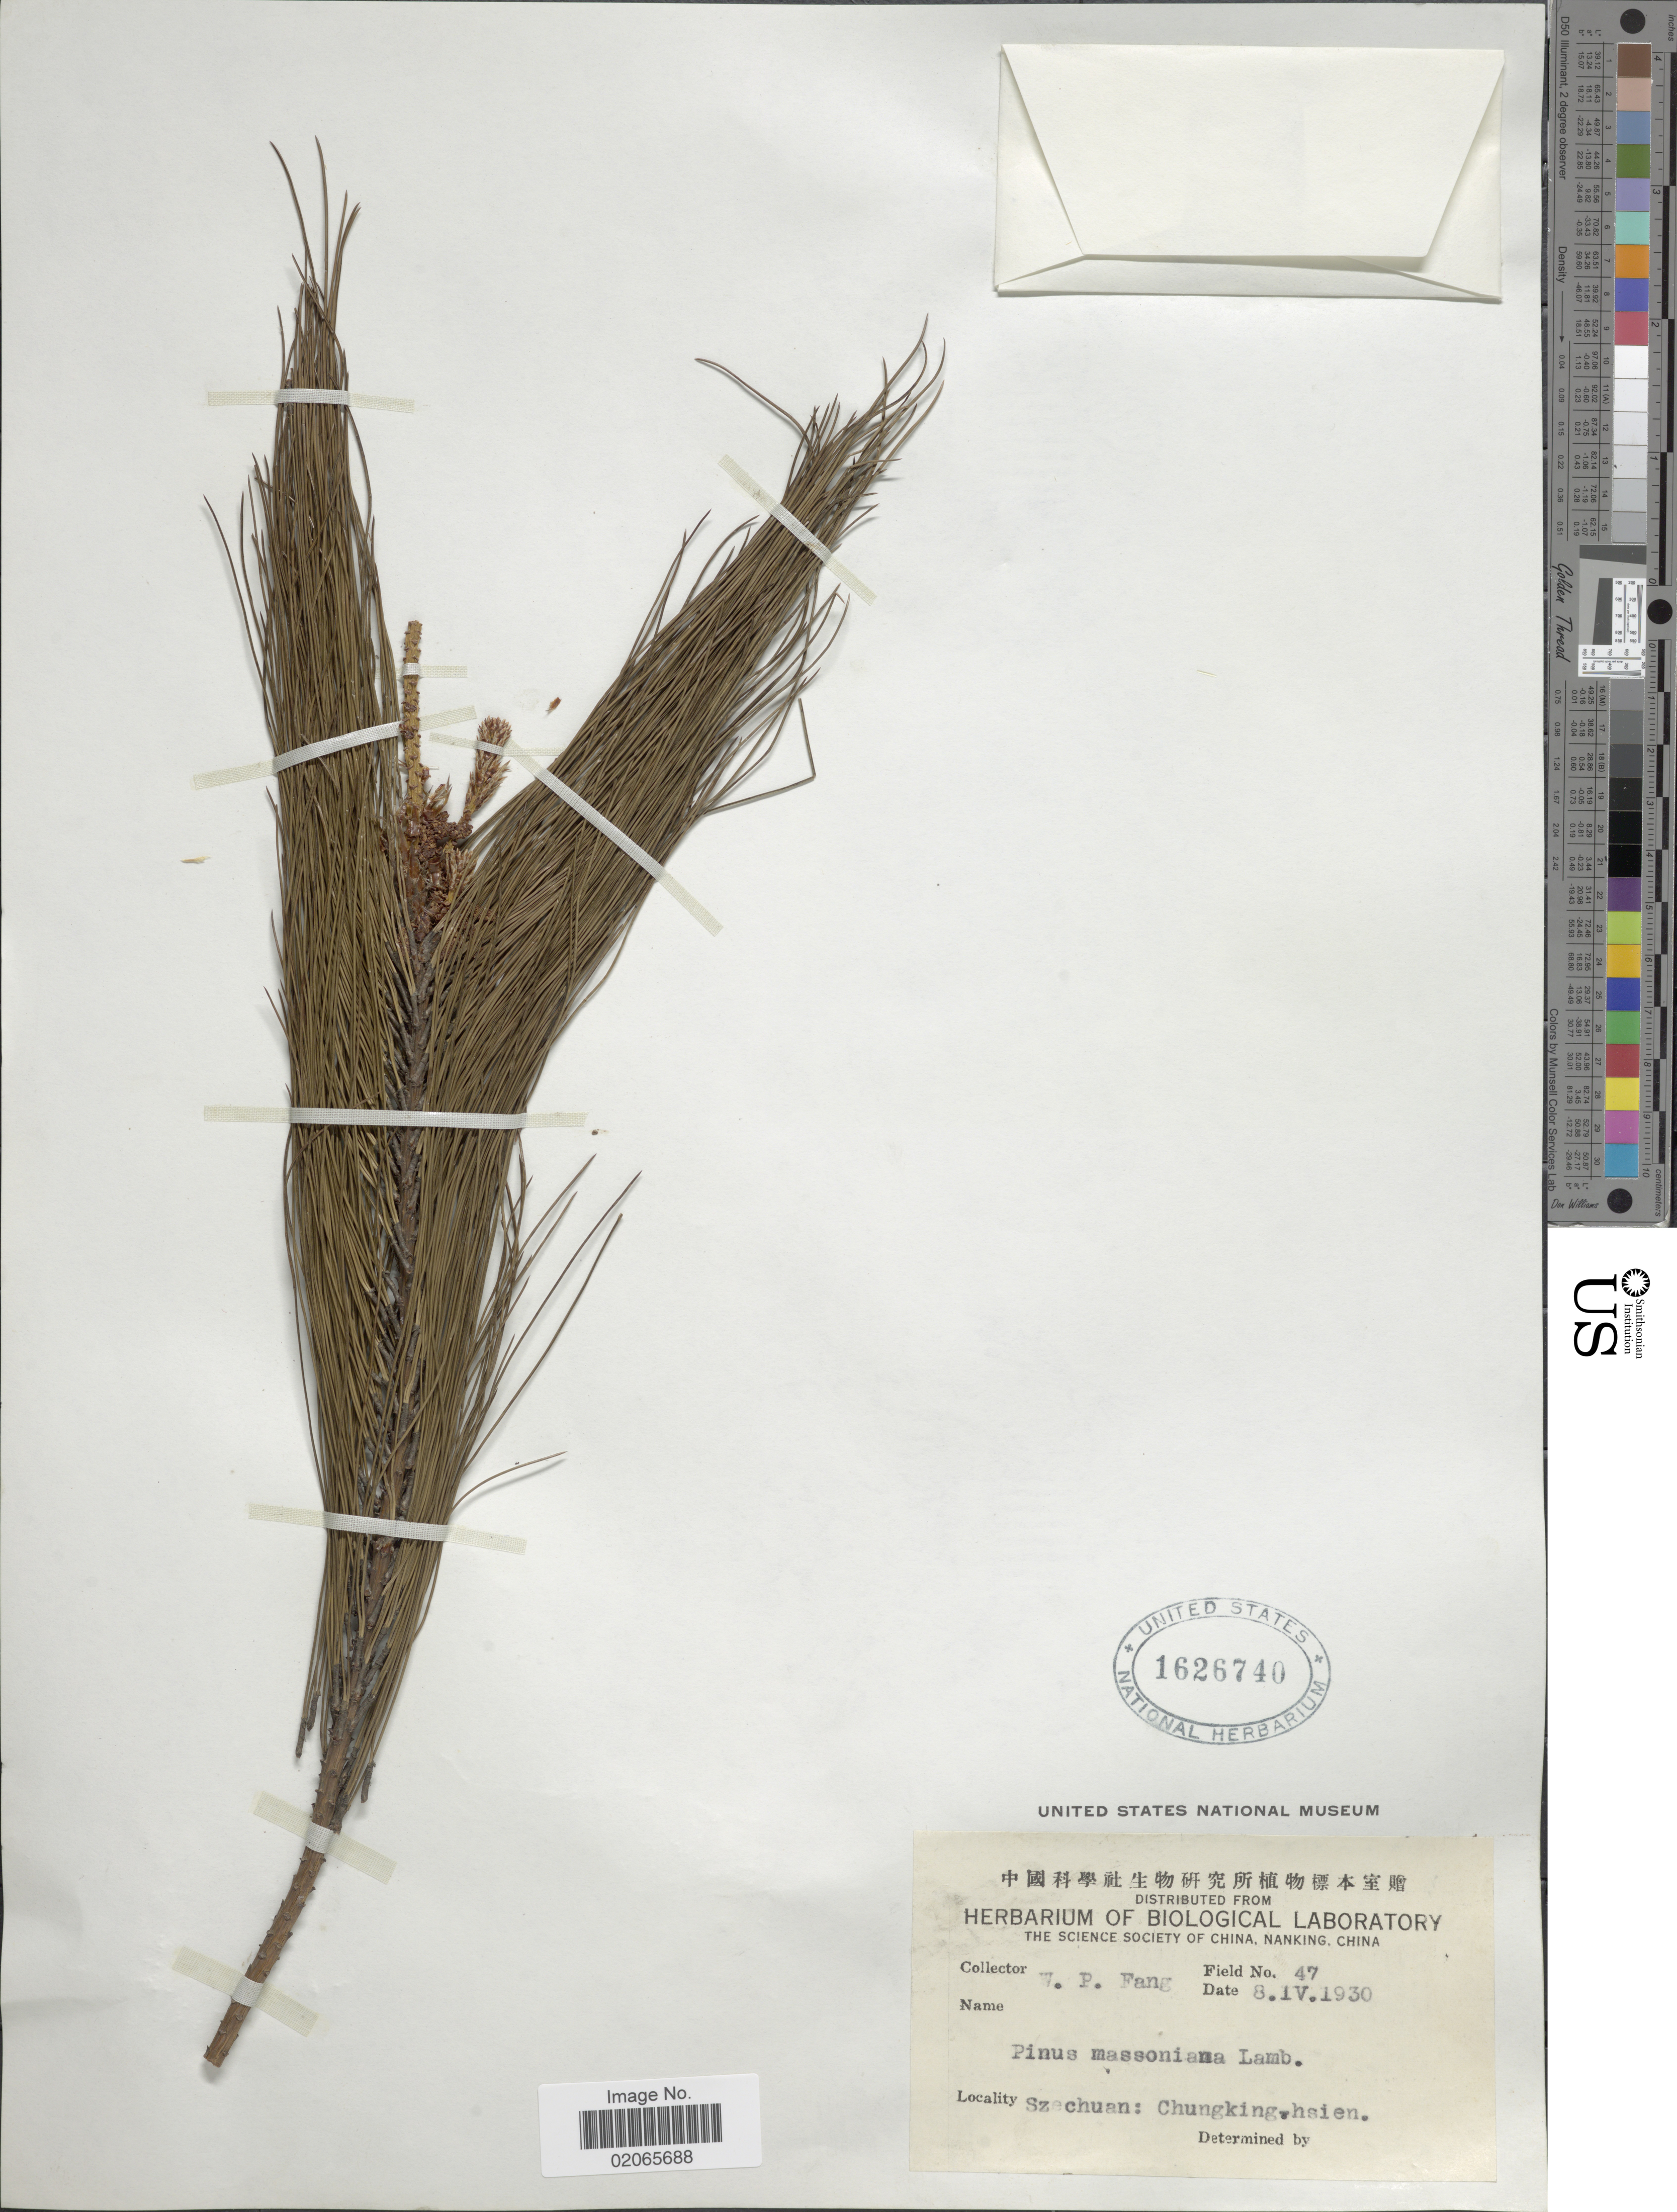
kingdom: Plantae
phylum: Tracheophyta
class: Pinopsida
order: Pinales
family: Pinaceae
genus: Pinus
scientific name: Pinus massoniana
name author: D. Don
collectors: W. P. Fang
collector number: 47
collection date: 1930-04-08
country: China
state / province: Sichuan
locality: Szechuan: Chungking, Hsien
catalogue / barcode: US 1626740